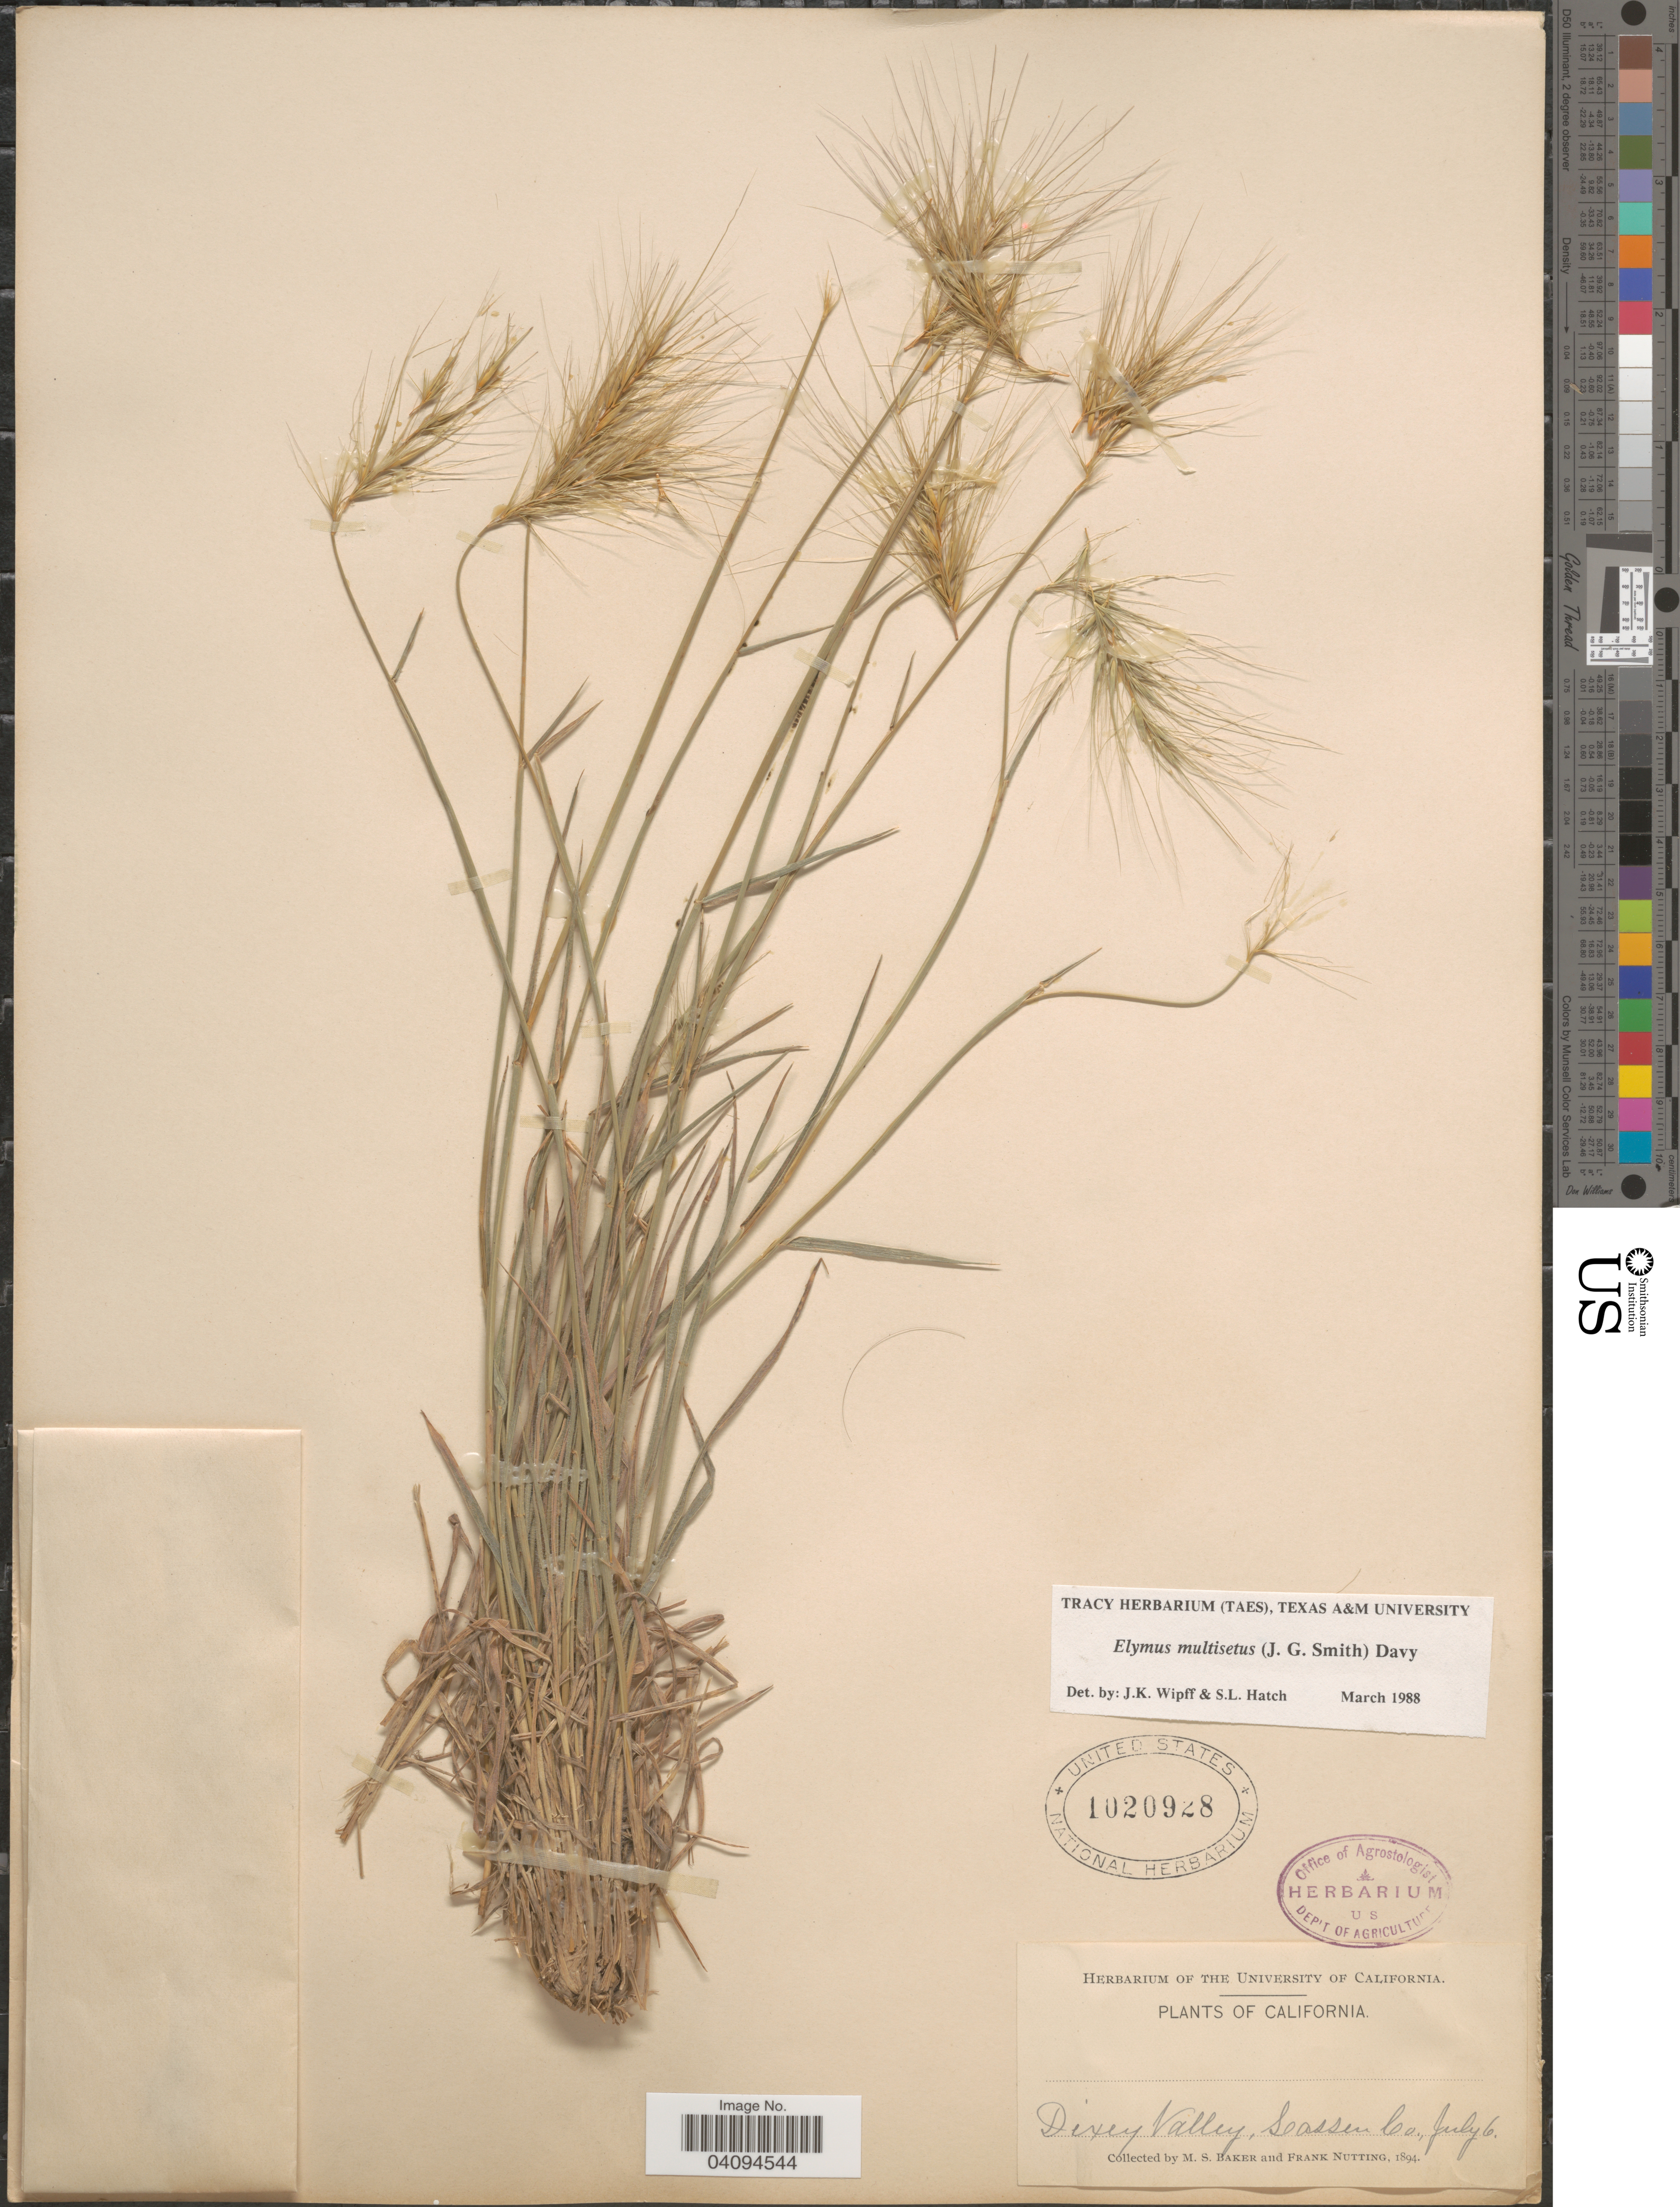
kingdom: Plantae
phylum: Tracheophyta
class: Liliopsida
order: Poales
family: Poaceae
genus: Elymus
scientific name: Elymus multisetus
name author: (J.G. Sm.) Burtt Davy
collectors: M. S. Baker & F. Nutting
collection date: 1894-07-06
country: United States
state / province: California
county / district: Lassen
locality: Dixey Valley, Lassen Co.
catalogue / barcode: US 1020928